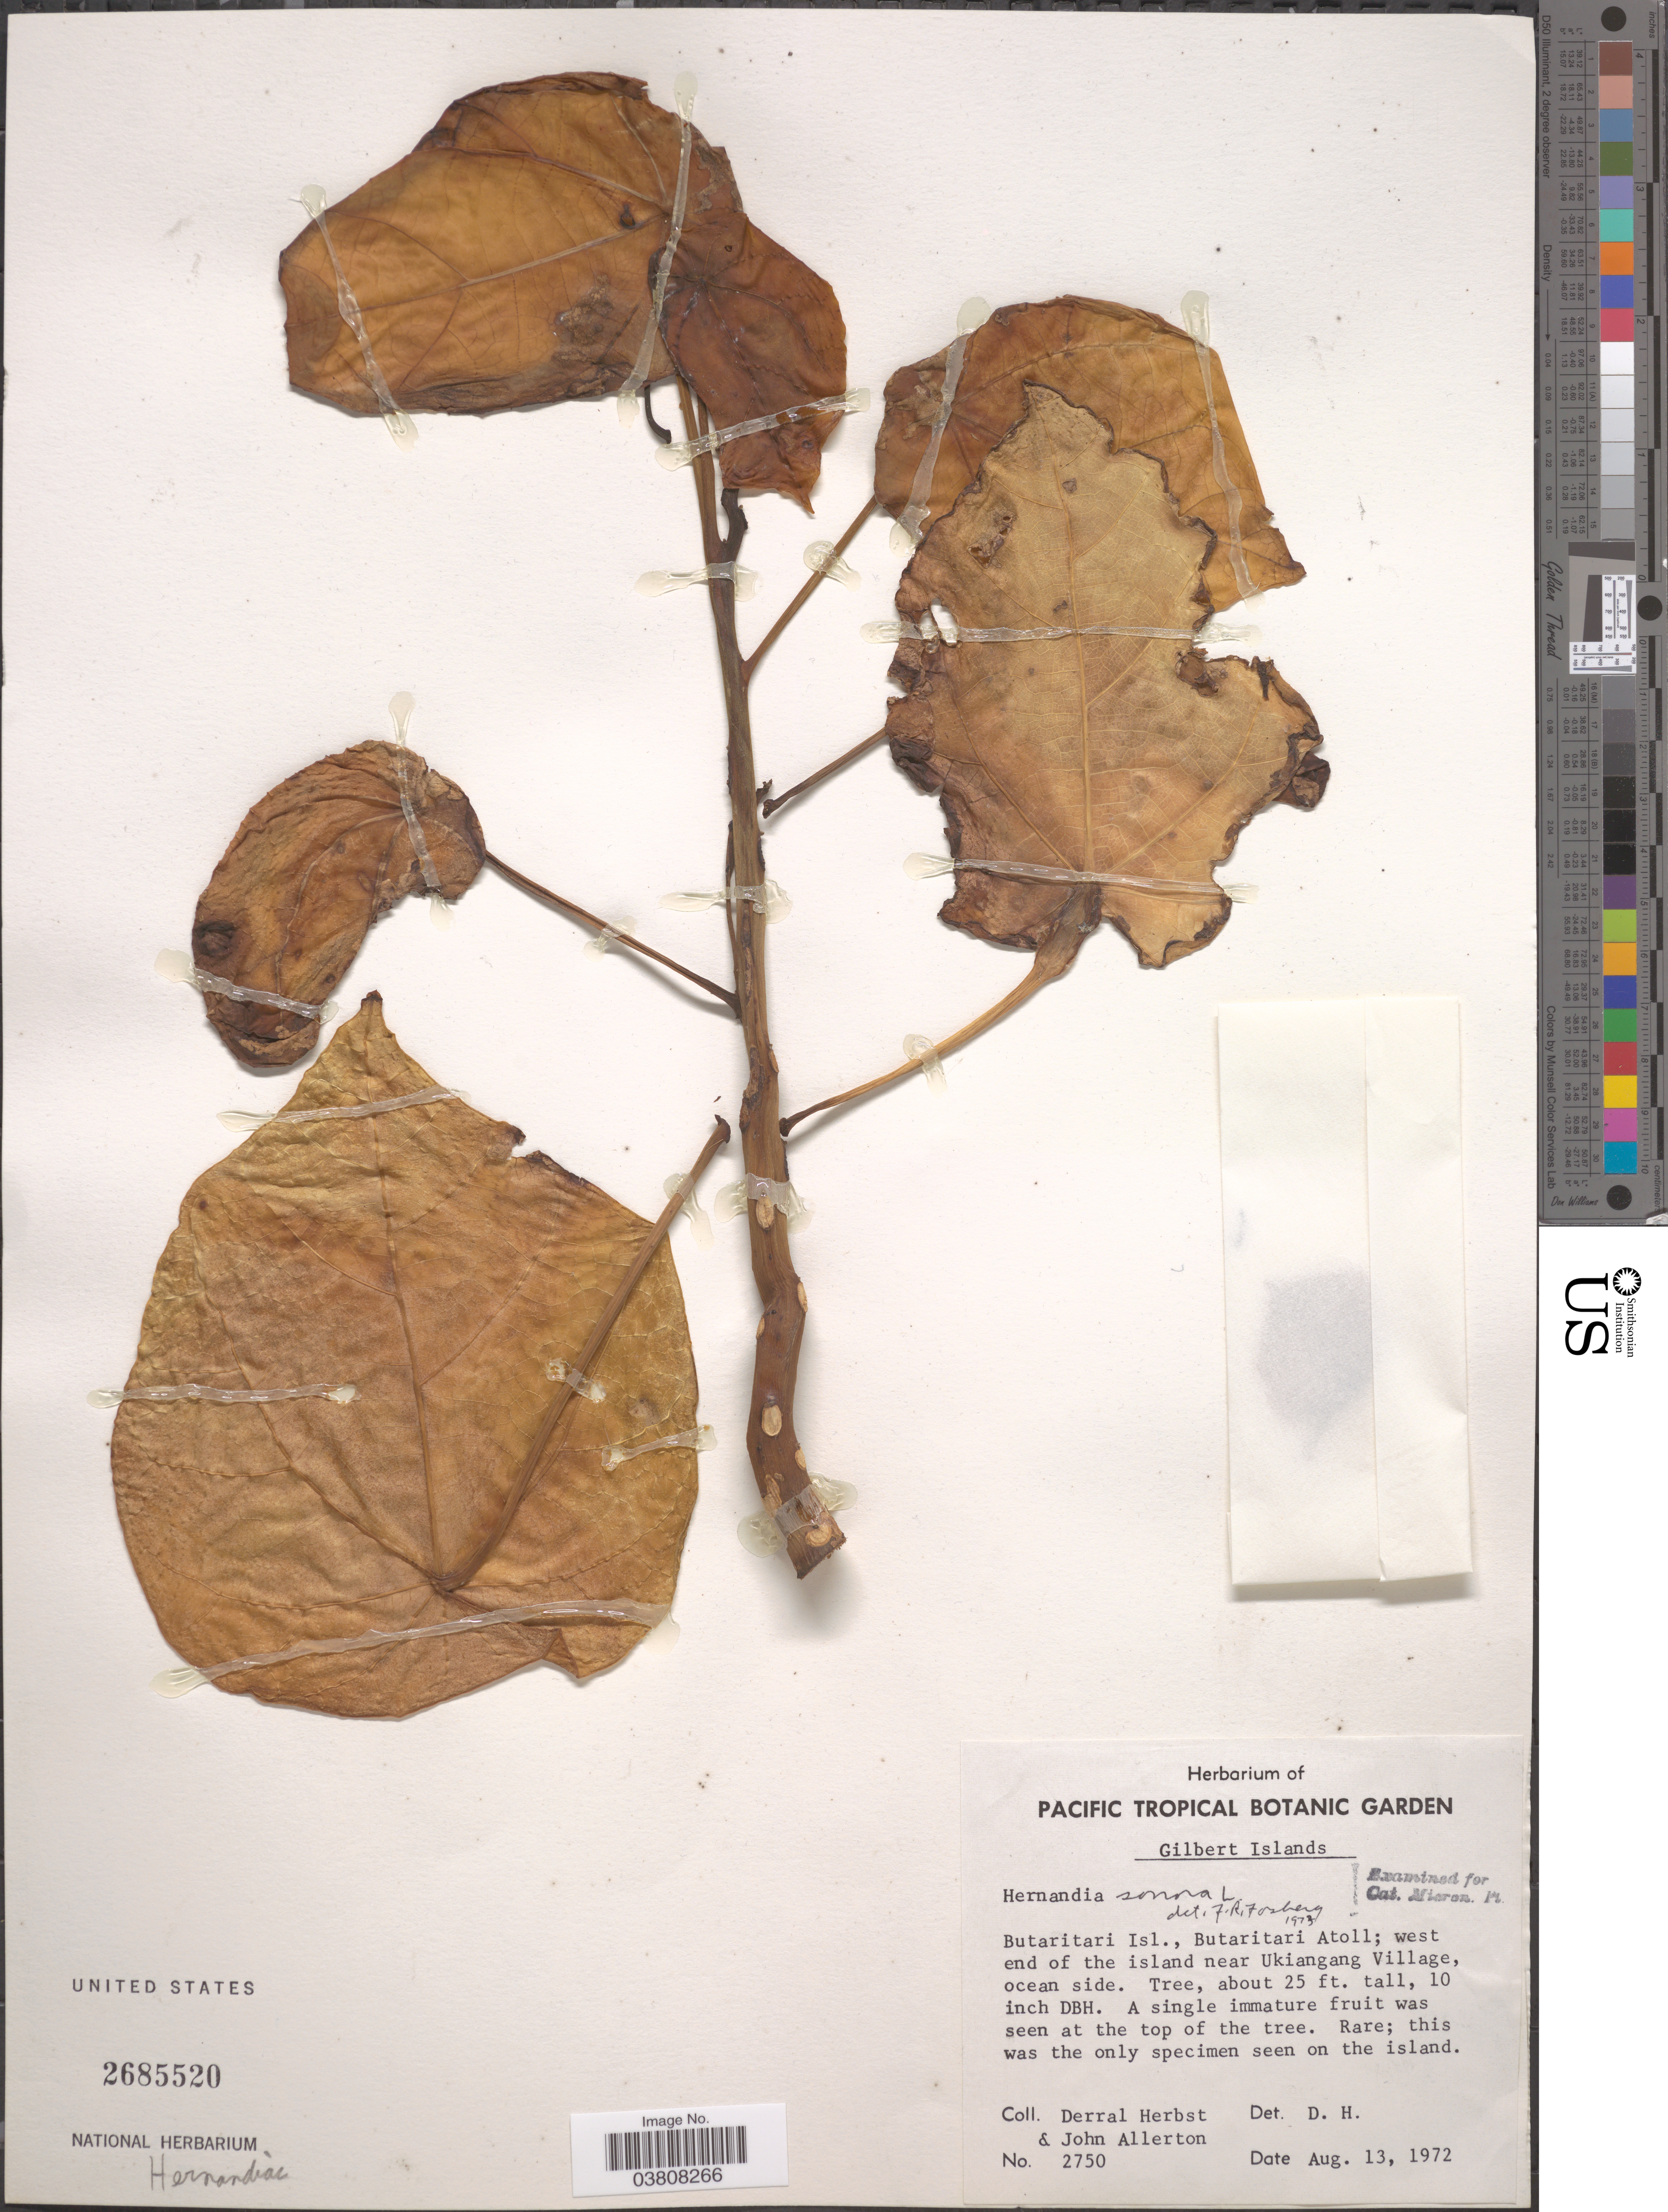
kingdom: Plantae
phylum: Tracheophyta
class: Magnoliopsida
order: Laurales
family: Hernandiaceae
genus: Hernandia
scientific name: Hernandia ovigera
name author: L.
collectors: D. R. Herbst & J. Allerton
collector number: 2750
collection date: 1972-08-13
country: Kiribati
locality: Gilbert Islands. Butaritari Isl., Butaritari Atoll; west end of the island near Ukiangang Village, ocean side.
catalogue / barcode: US 2685520